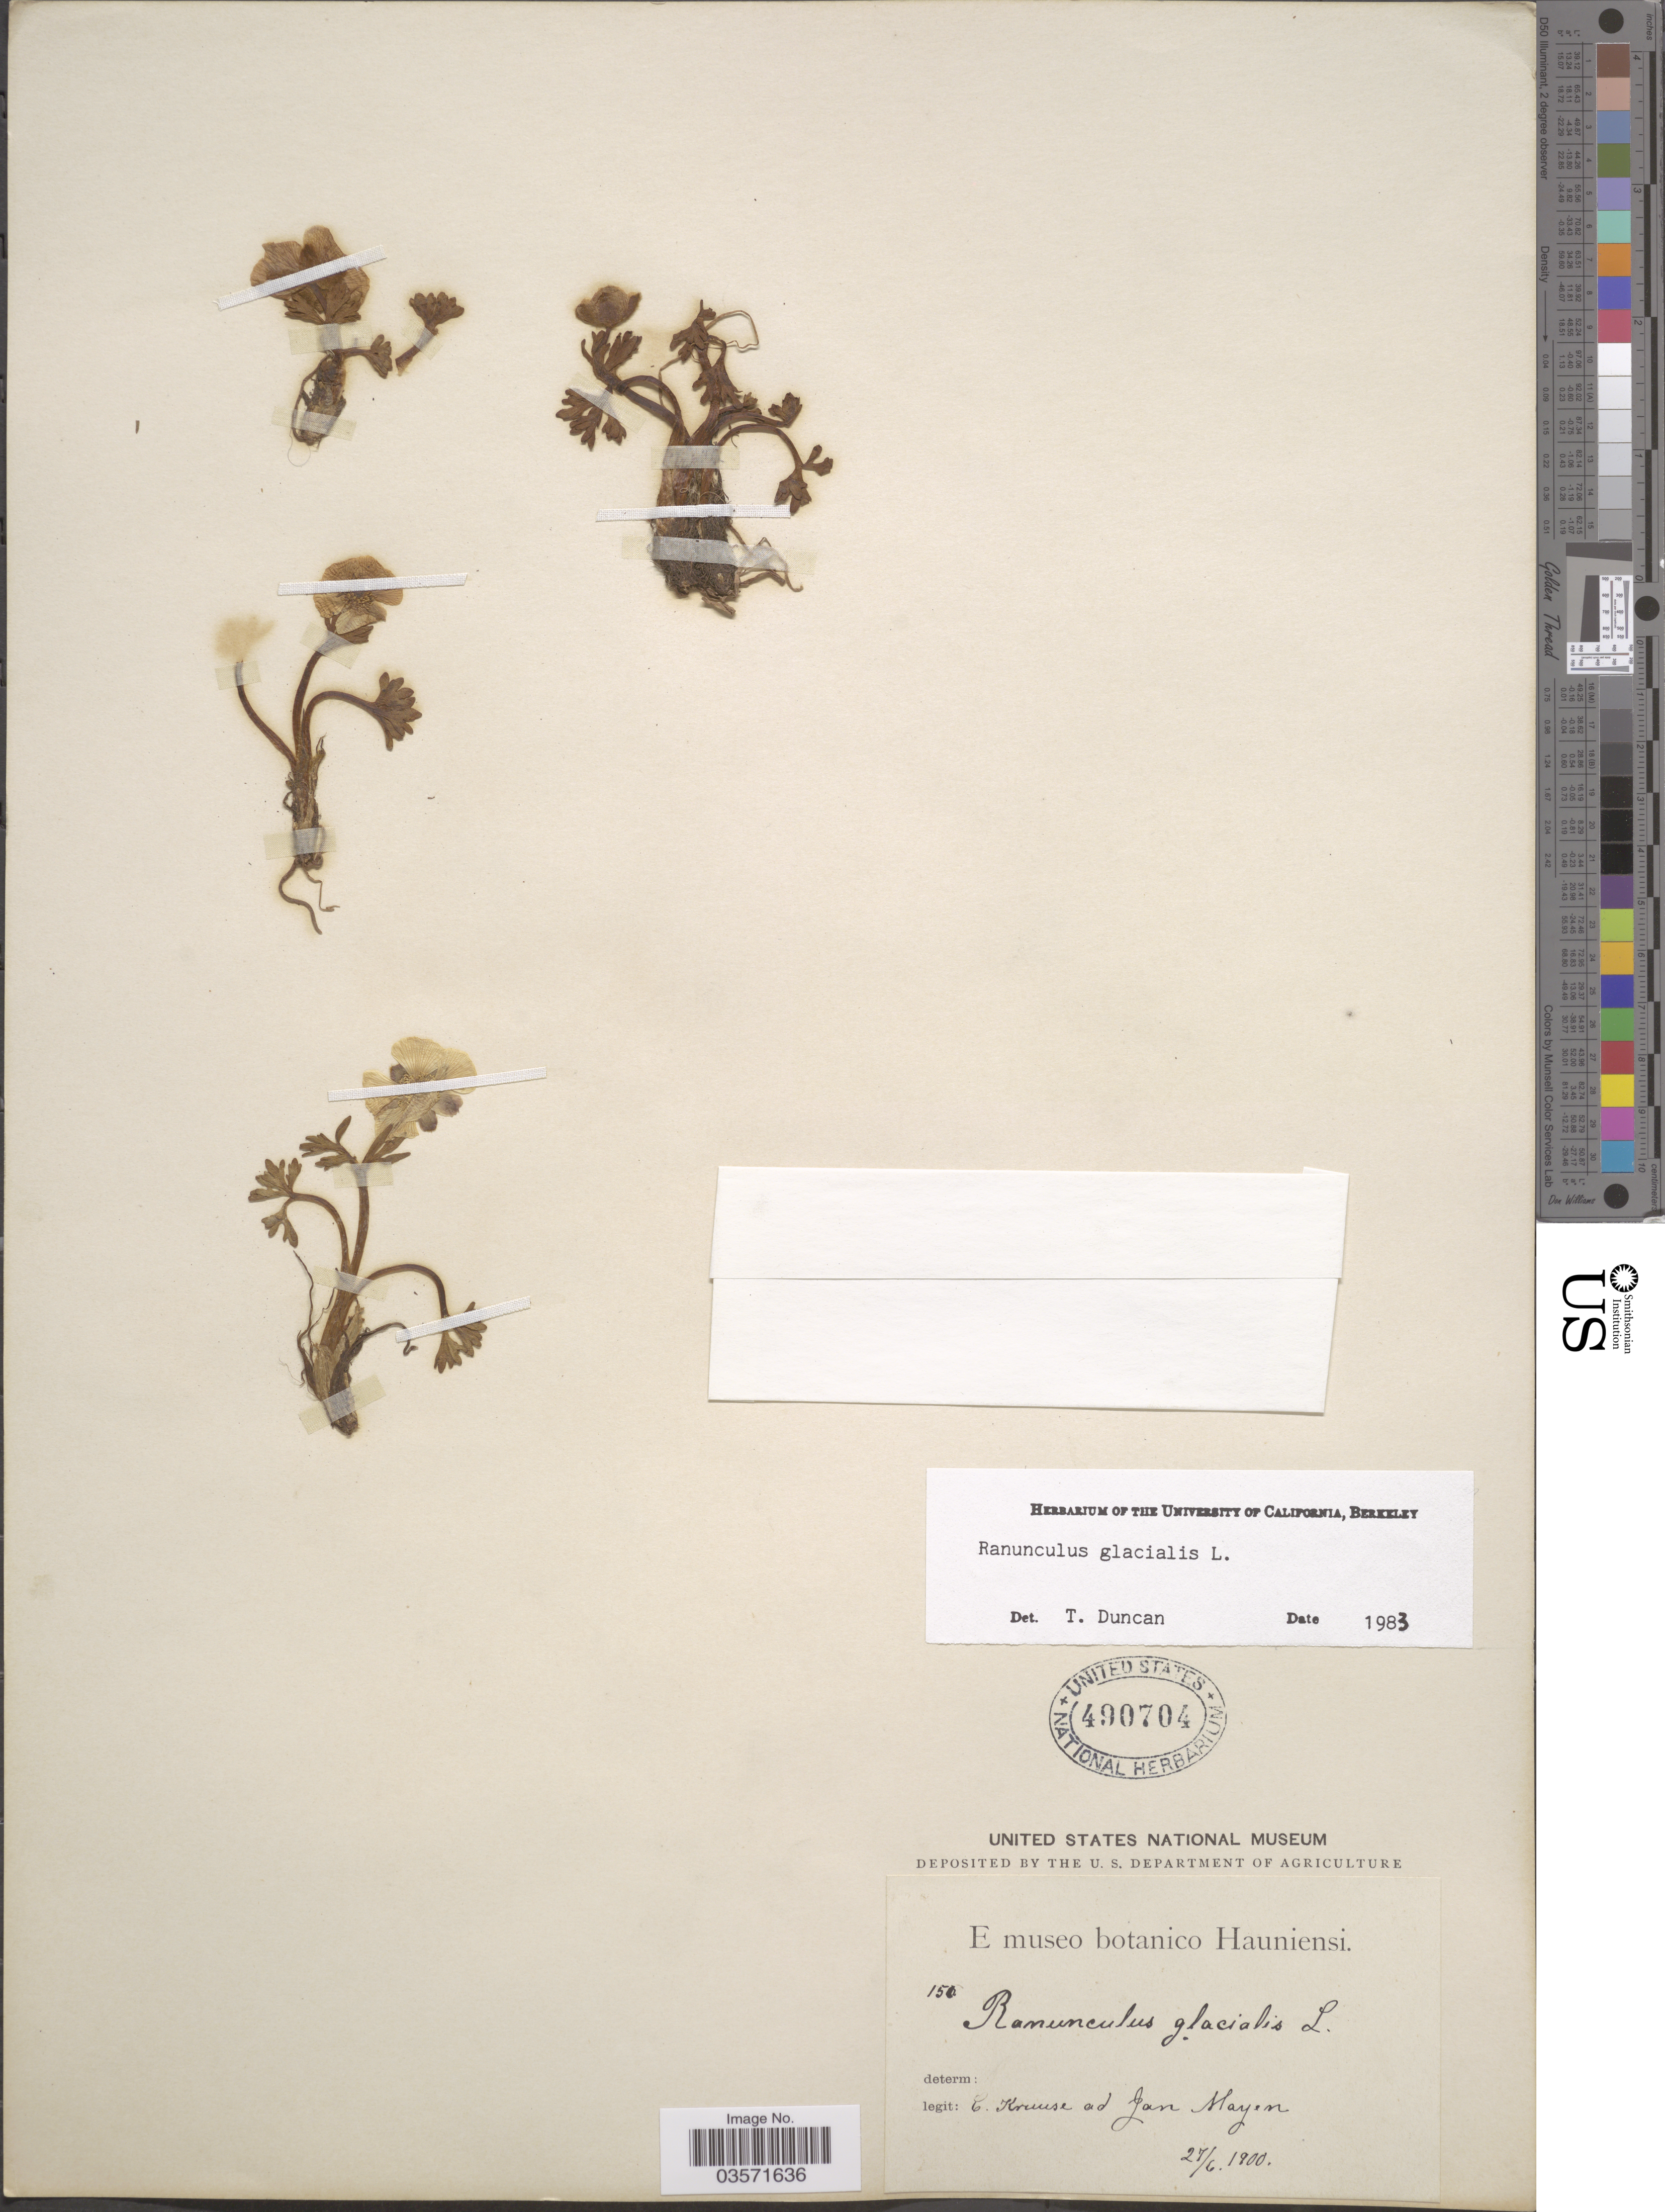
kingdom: Plantae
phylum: Tracheophyta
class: Magnoliopsida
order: Ranunculales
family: Ranunculaceae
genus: Ranunculus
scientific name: Ranunculus glacialis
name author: L.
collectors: C. Kruuse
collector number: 150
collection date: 1900-06-27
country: Norway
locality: Ad Jan Mayen.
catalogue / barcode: US 490704